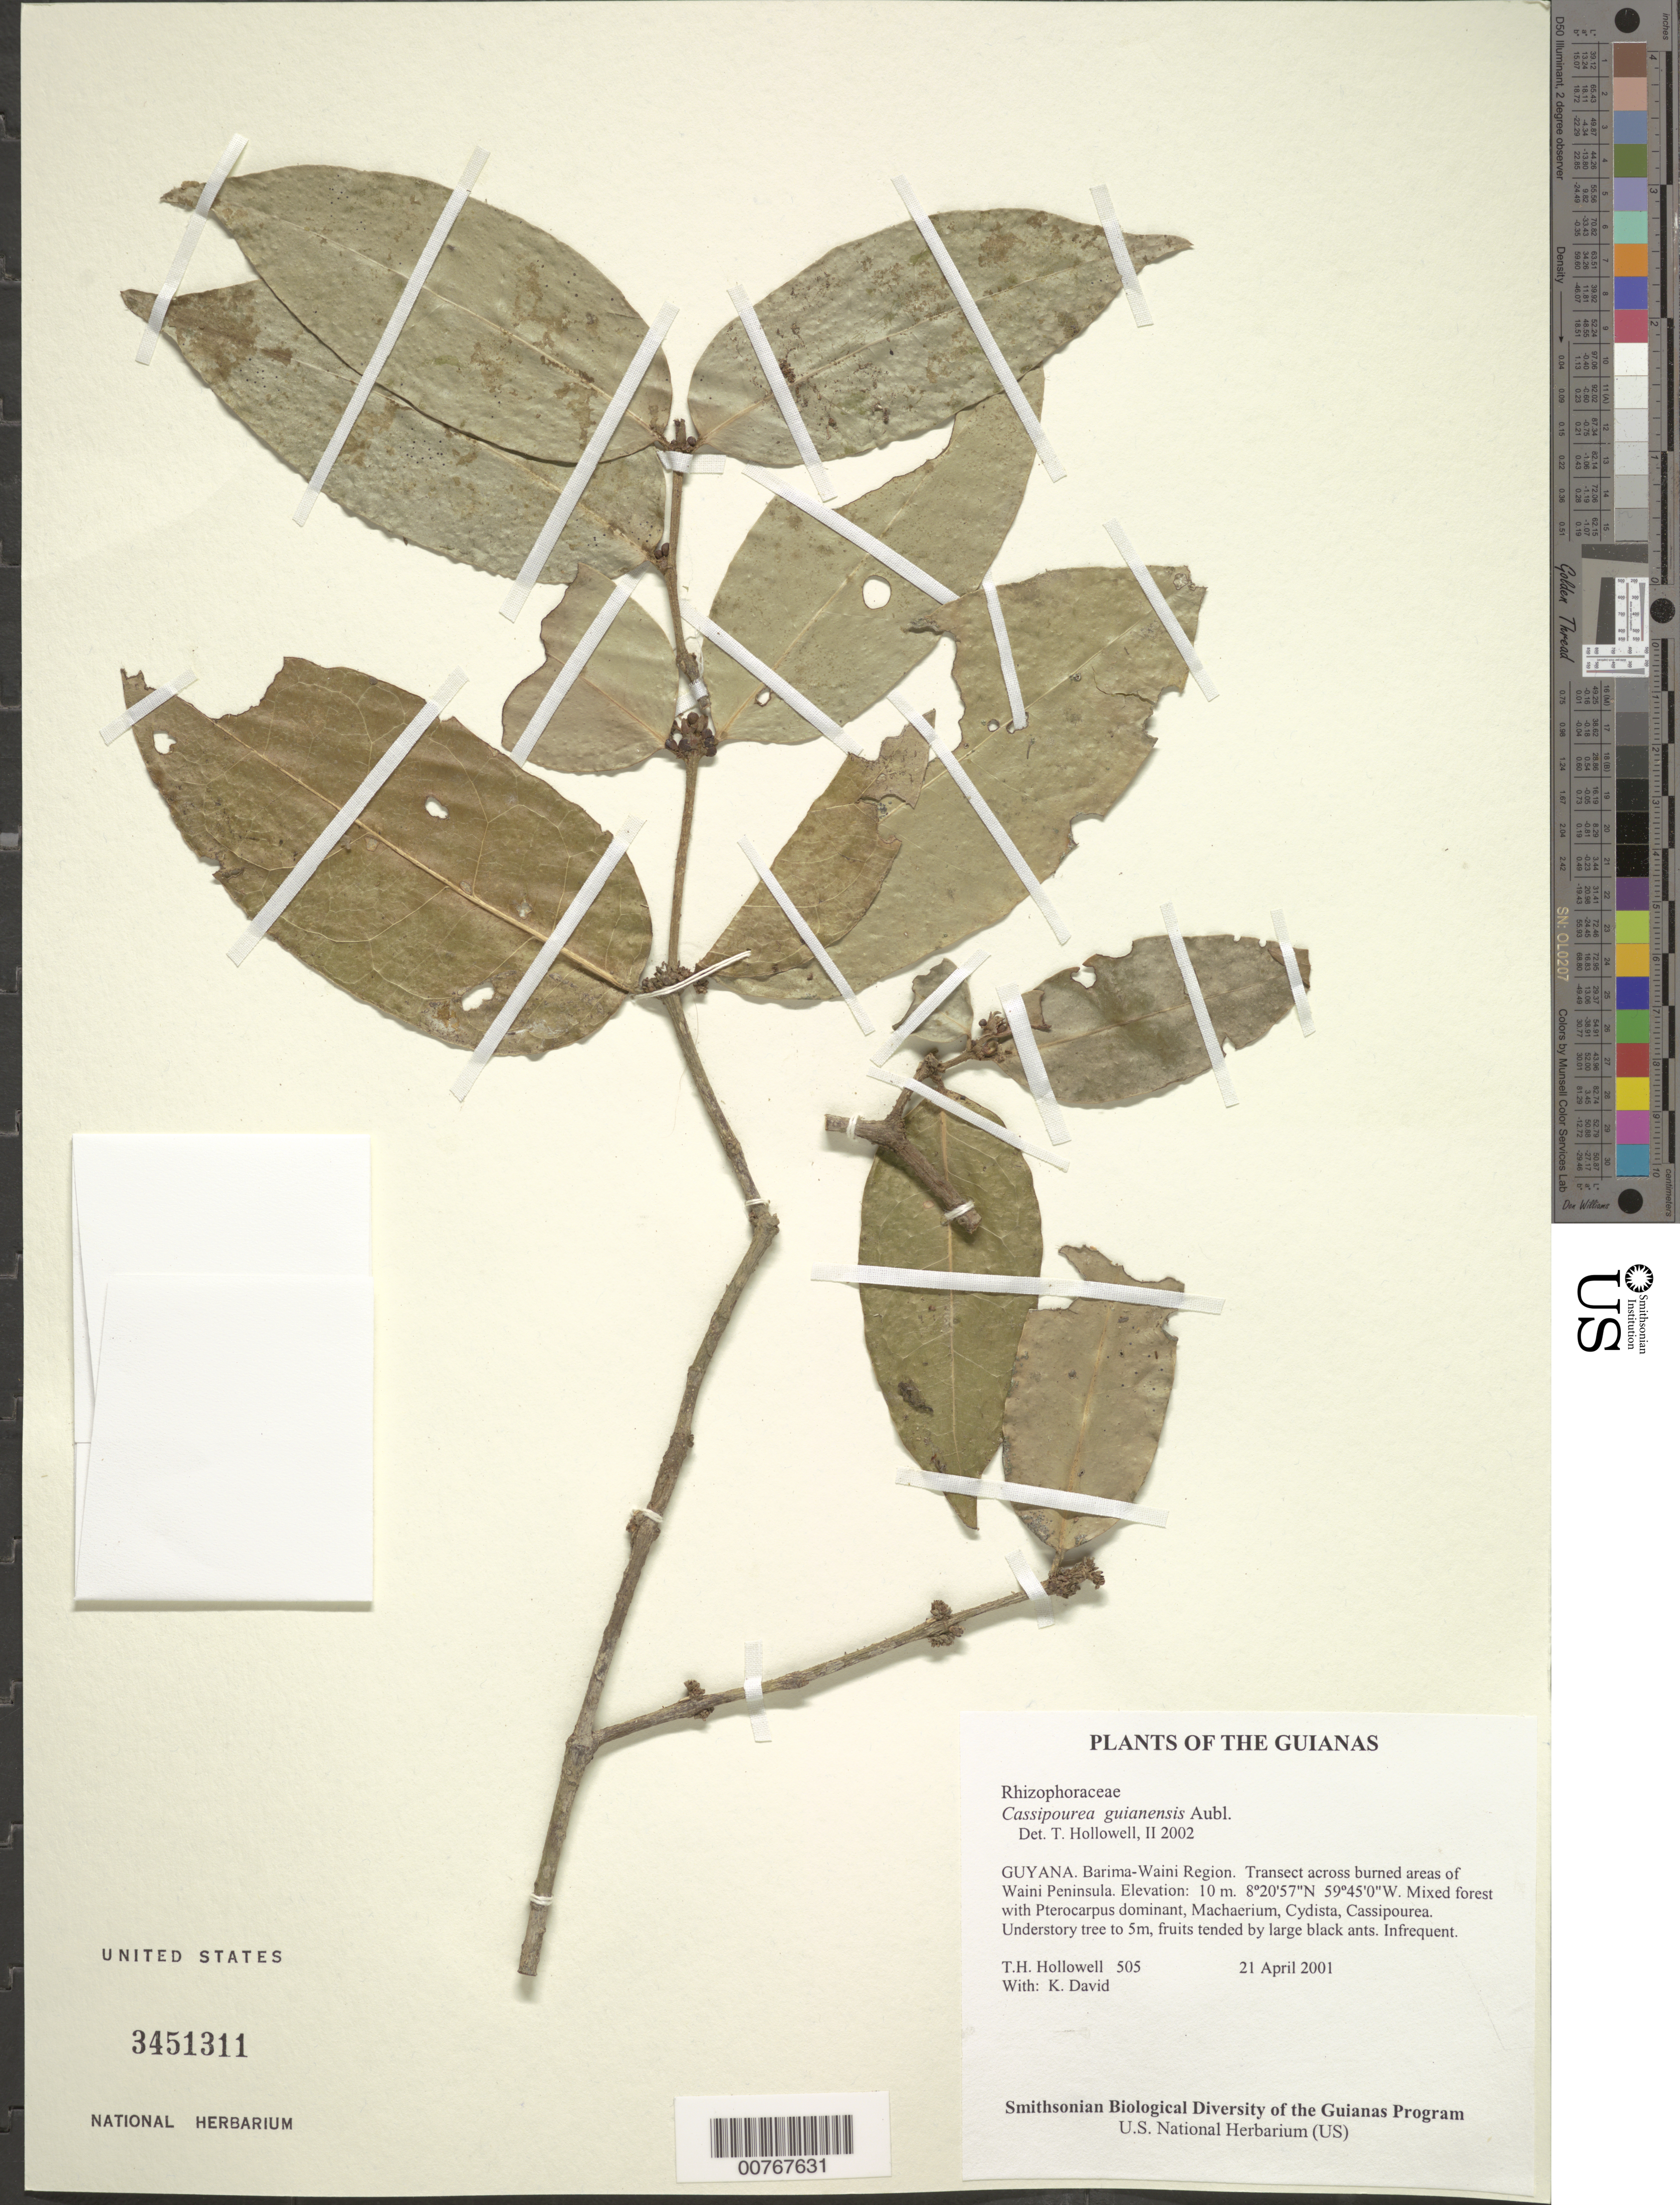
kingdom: Plantae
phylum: Tracheophyta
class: Magnoliopsida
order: Malpighiales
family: Rhizophoraceae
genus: Cassipourea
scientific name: Cassipourea guianensis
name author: Aubl.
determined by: Hollowell, T. H., (BOT), Smithsonian Institution - National Museum of Natural History (UNITED STATES)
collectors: T. Hollowell & K. David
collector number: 505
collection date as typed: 21 April 2001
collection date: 2001-04-21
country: Guyana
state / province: Barima-Waini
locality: Transect across burned areas of Waini Peninsula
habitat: Mixed forest with Pterocarpus dominant, Machaerium, Cydista, Cassipourea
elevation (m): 10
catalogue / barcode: US 3451311